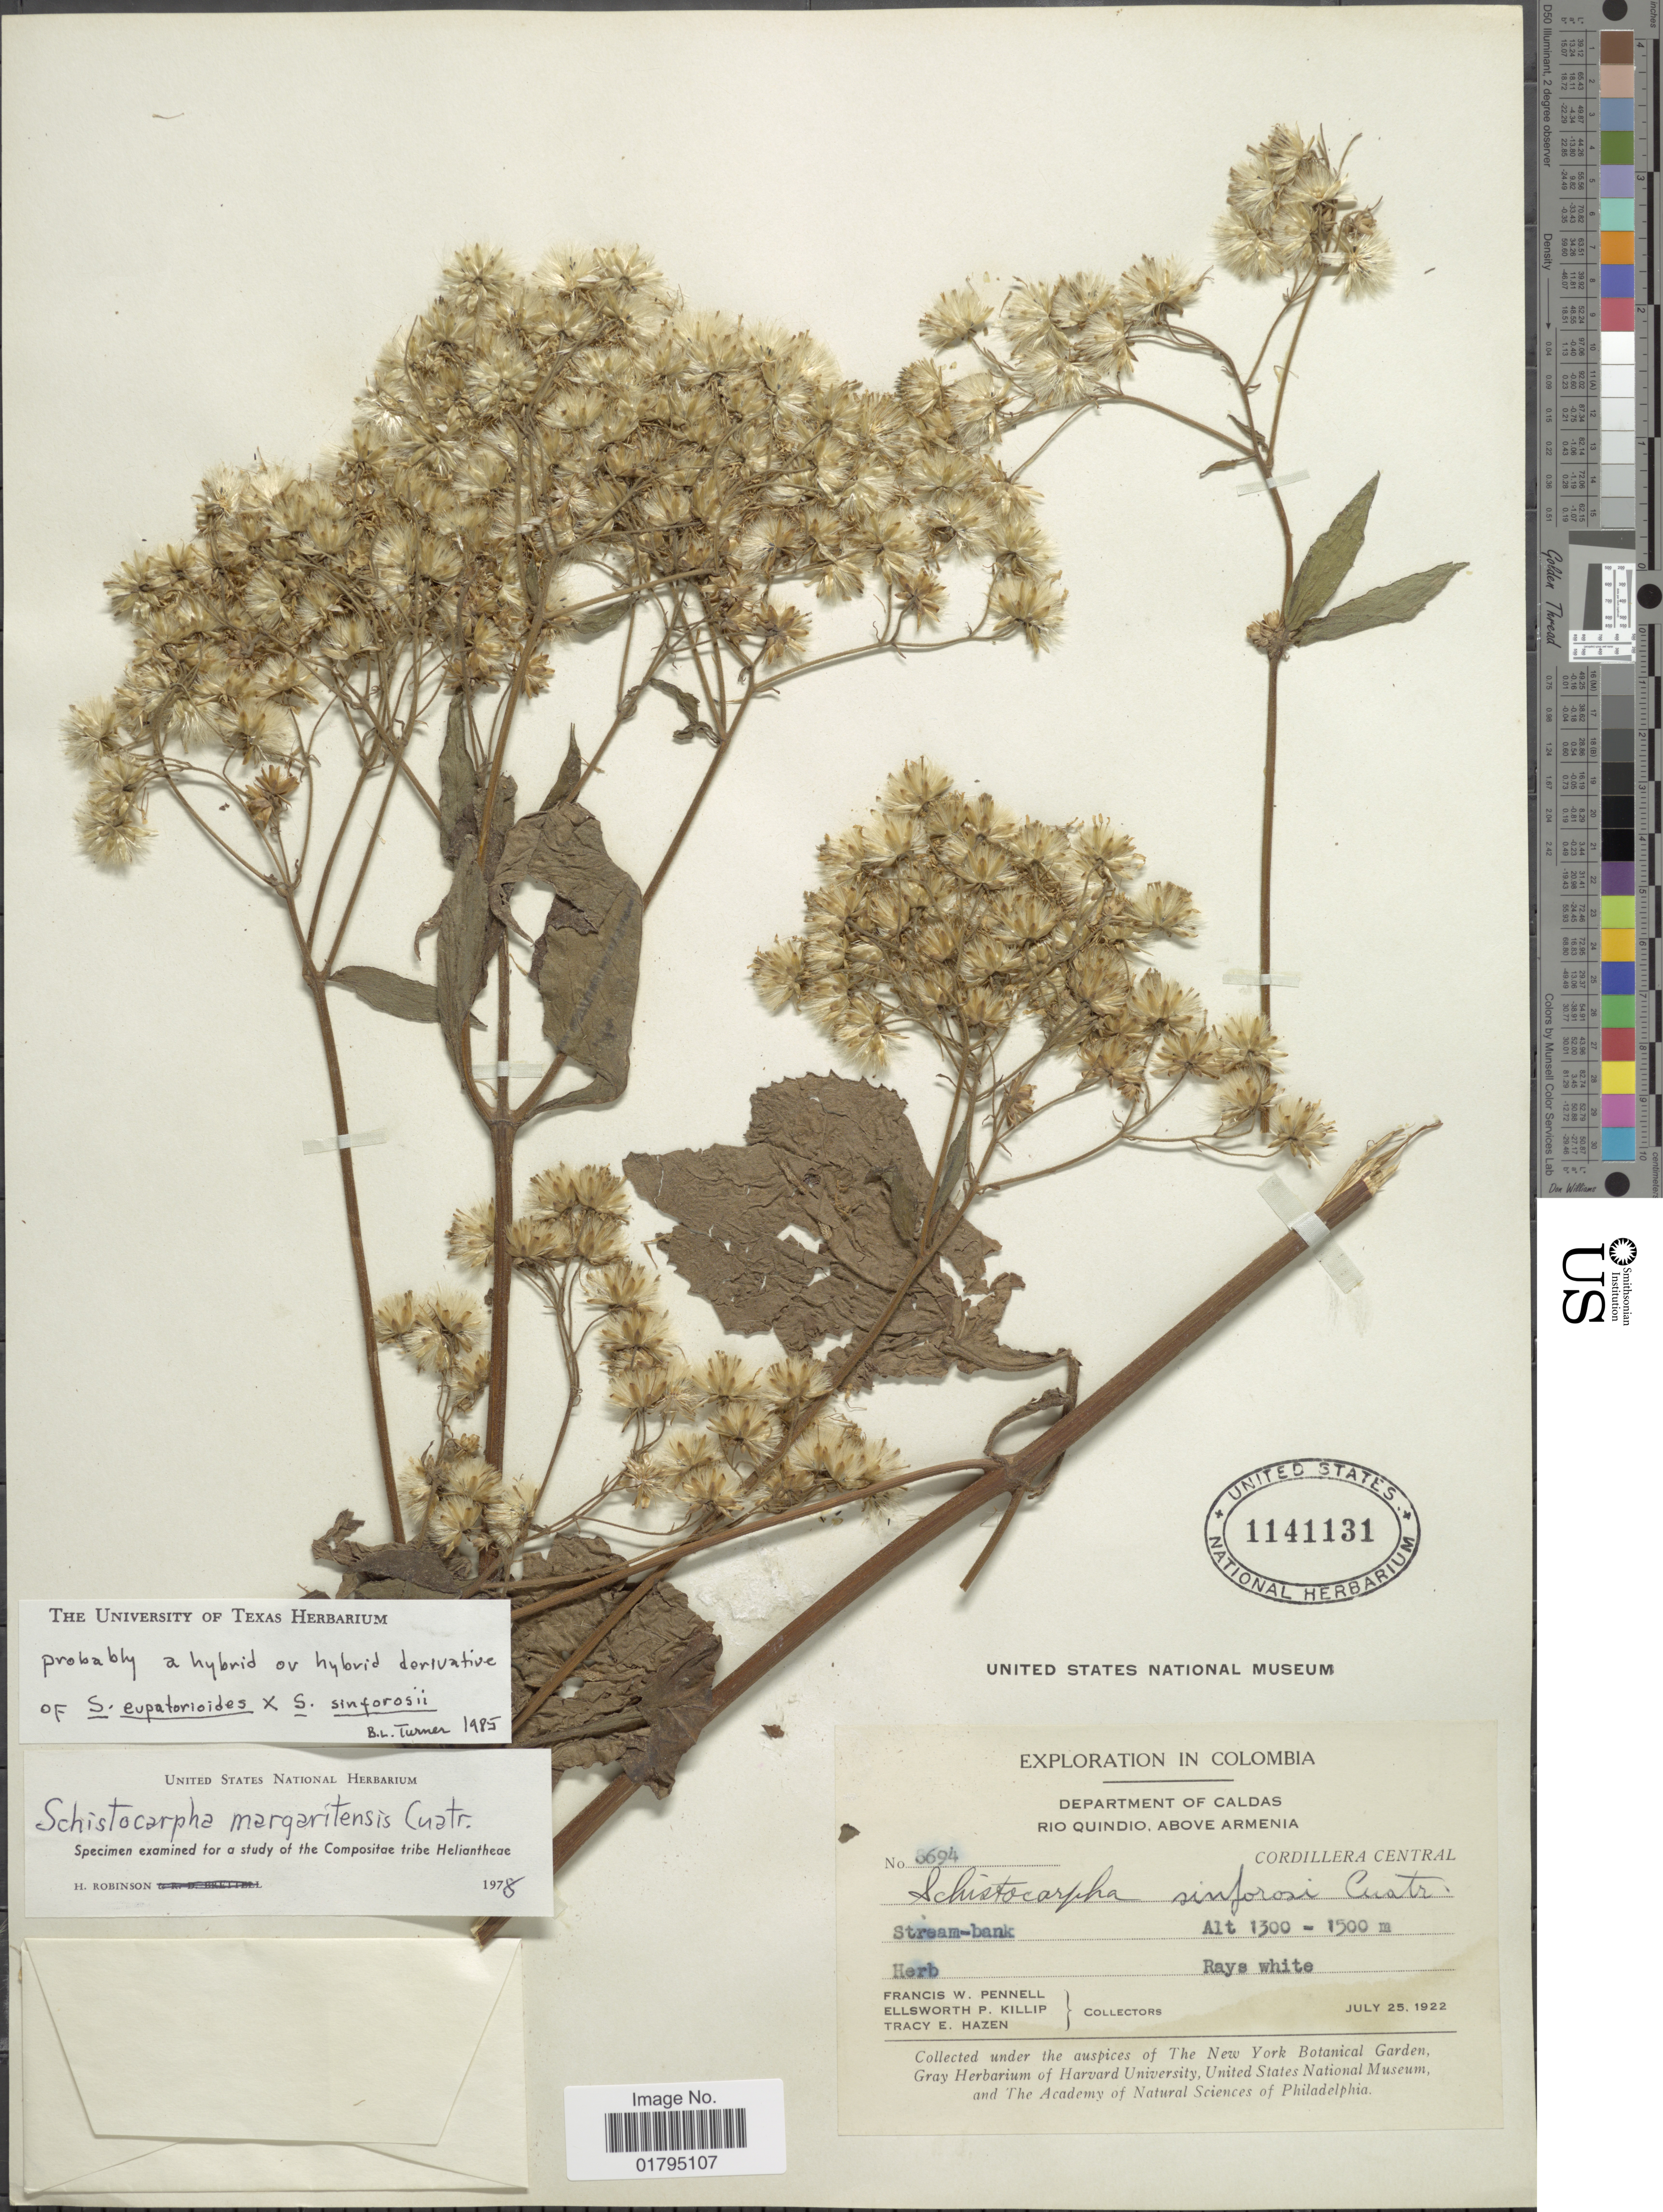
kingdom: Plantae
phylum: Tracheophyta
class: Magnoliopsida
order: Asterales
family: Asteraceae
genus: Schistocarpha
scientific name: Schistocarpha margaritensis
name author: Cuatrec.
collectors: F. W. Pennell, E. P. Killip & T. E. Hazen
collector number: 5694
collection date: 1922-07-25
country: Colombia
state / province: Caldas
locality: Department of Caldas. Rio Quindio, Above Armenia. Cordillera Central.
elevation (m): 1300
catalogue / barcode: US 1141131